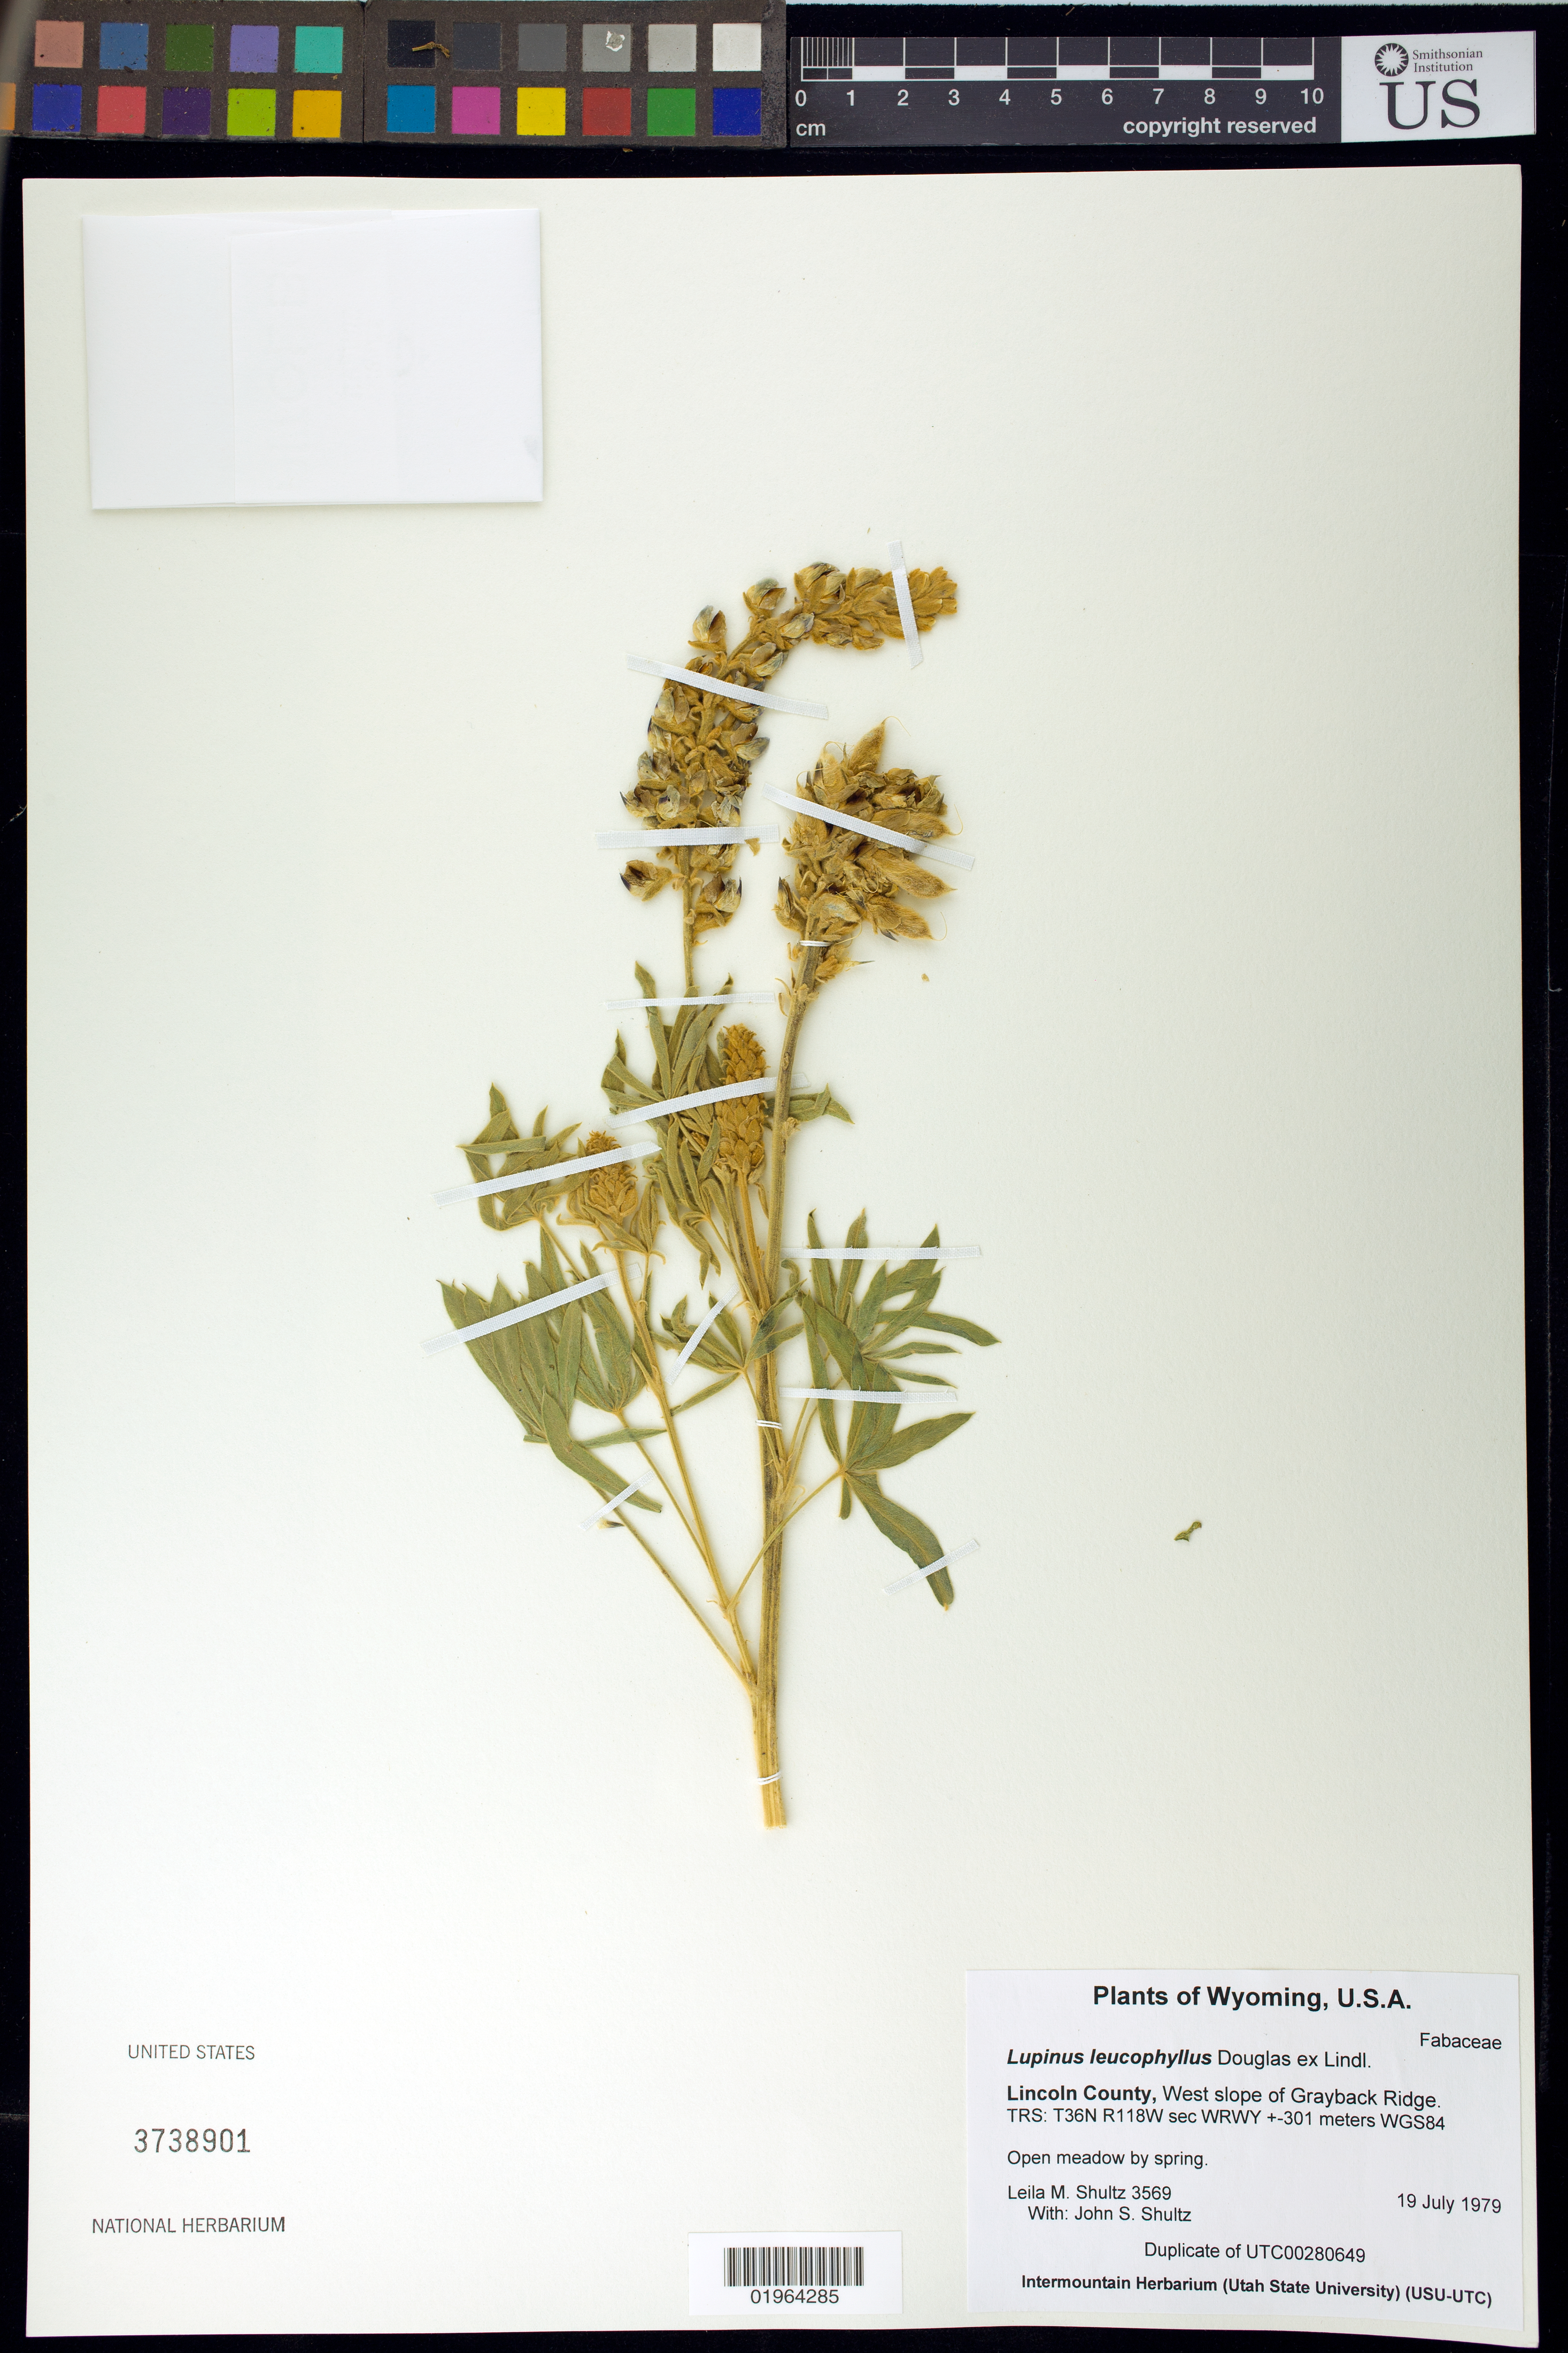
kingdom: Plantae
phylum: Tracheophyta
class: Magnoliopsida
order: Fabales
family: Fabaceae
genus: Lupinus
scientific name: Lupinus leucophyllus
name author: Douglas ex Lindl.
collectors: L. Shultz & J. Shultz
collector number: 3569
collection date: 1979-07-19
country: United States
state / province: Wyoming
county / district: Lincoln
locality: West slope of Grayback Ridge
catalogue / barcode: US 3738901